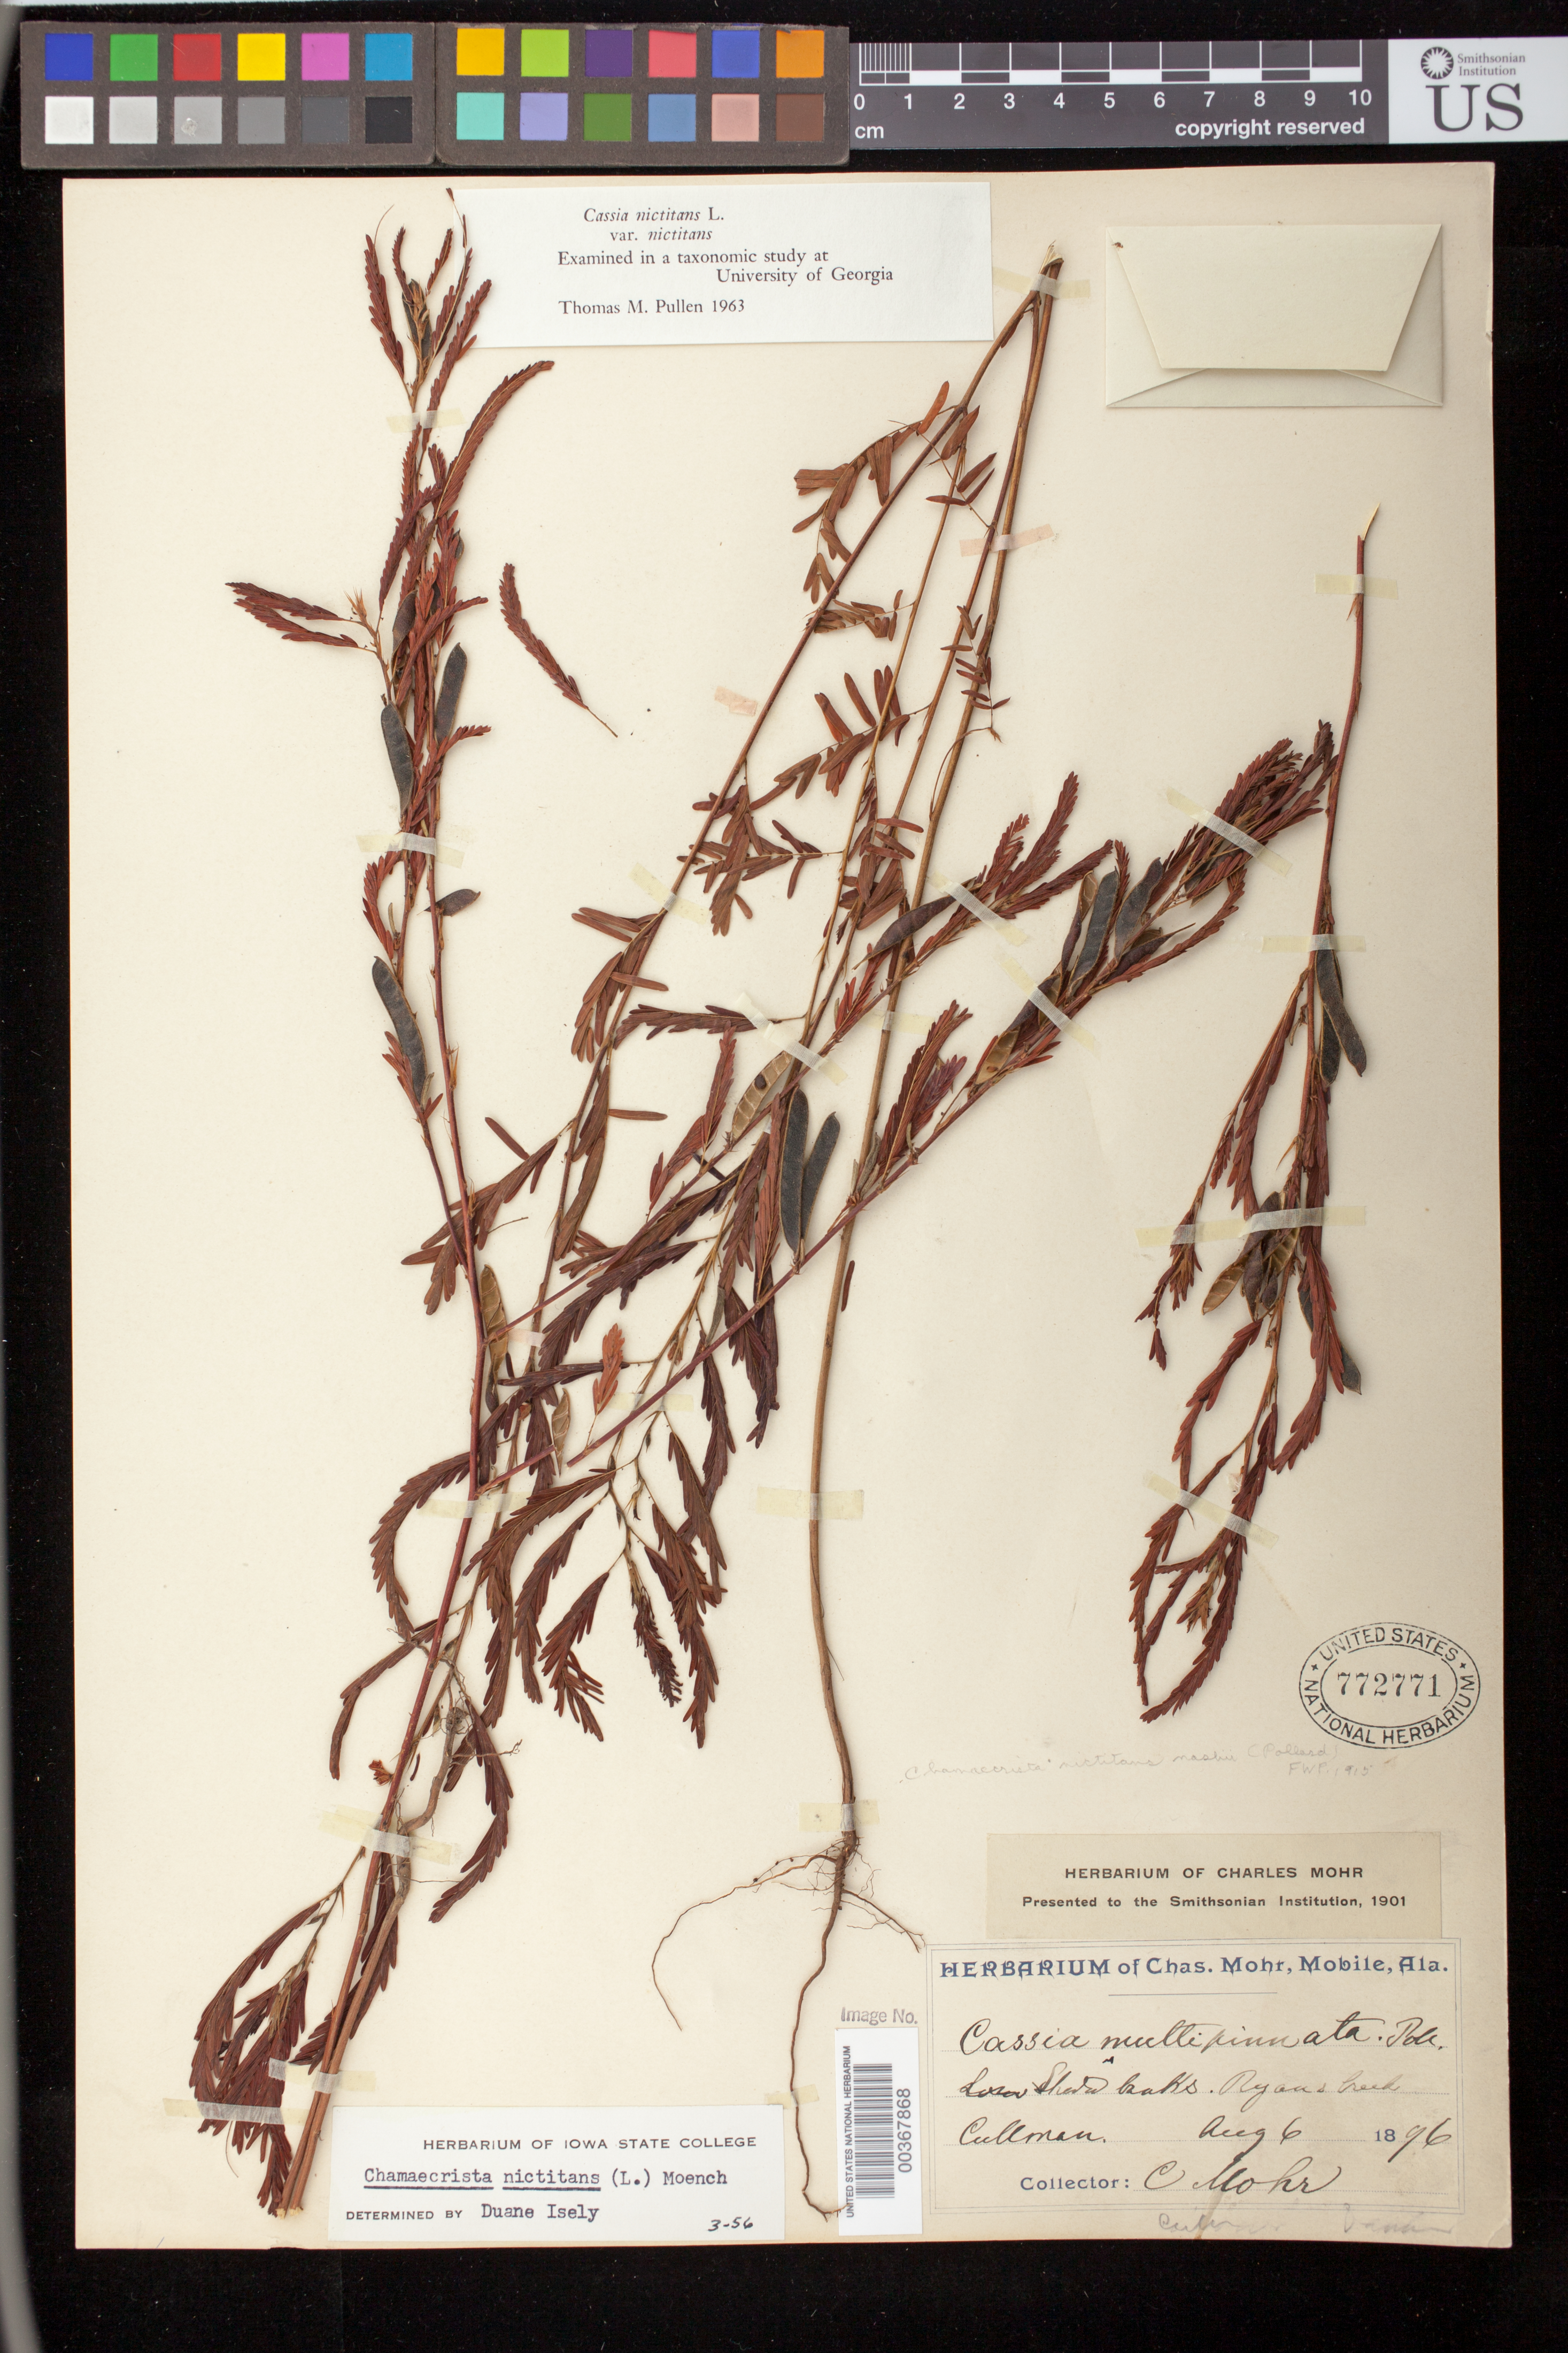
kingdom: Plantae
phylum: Tracheophyta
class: Magnoliopsida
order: Fabales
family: Fabaceae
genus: Chamaecrista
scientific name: Chamaecrista nictitans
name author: (L.) Moench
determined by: Isely, D.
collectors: C. T. Mohr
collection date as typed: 06 Aug 1896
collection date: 1896-08-06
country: United States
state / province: Alabama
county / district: Cullman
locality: Ryan creek; cullman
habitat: Loose sand banks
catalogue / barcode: US 772771